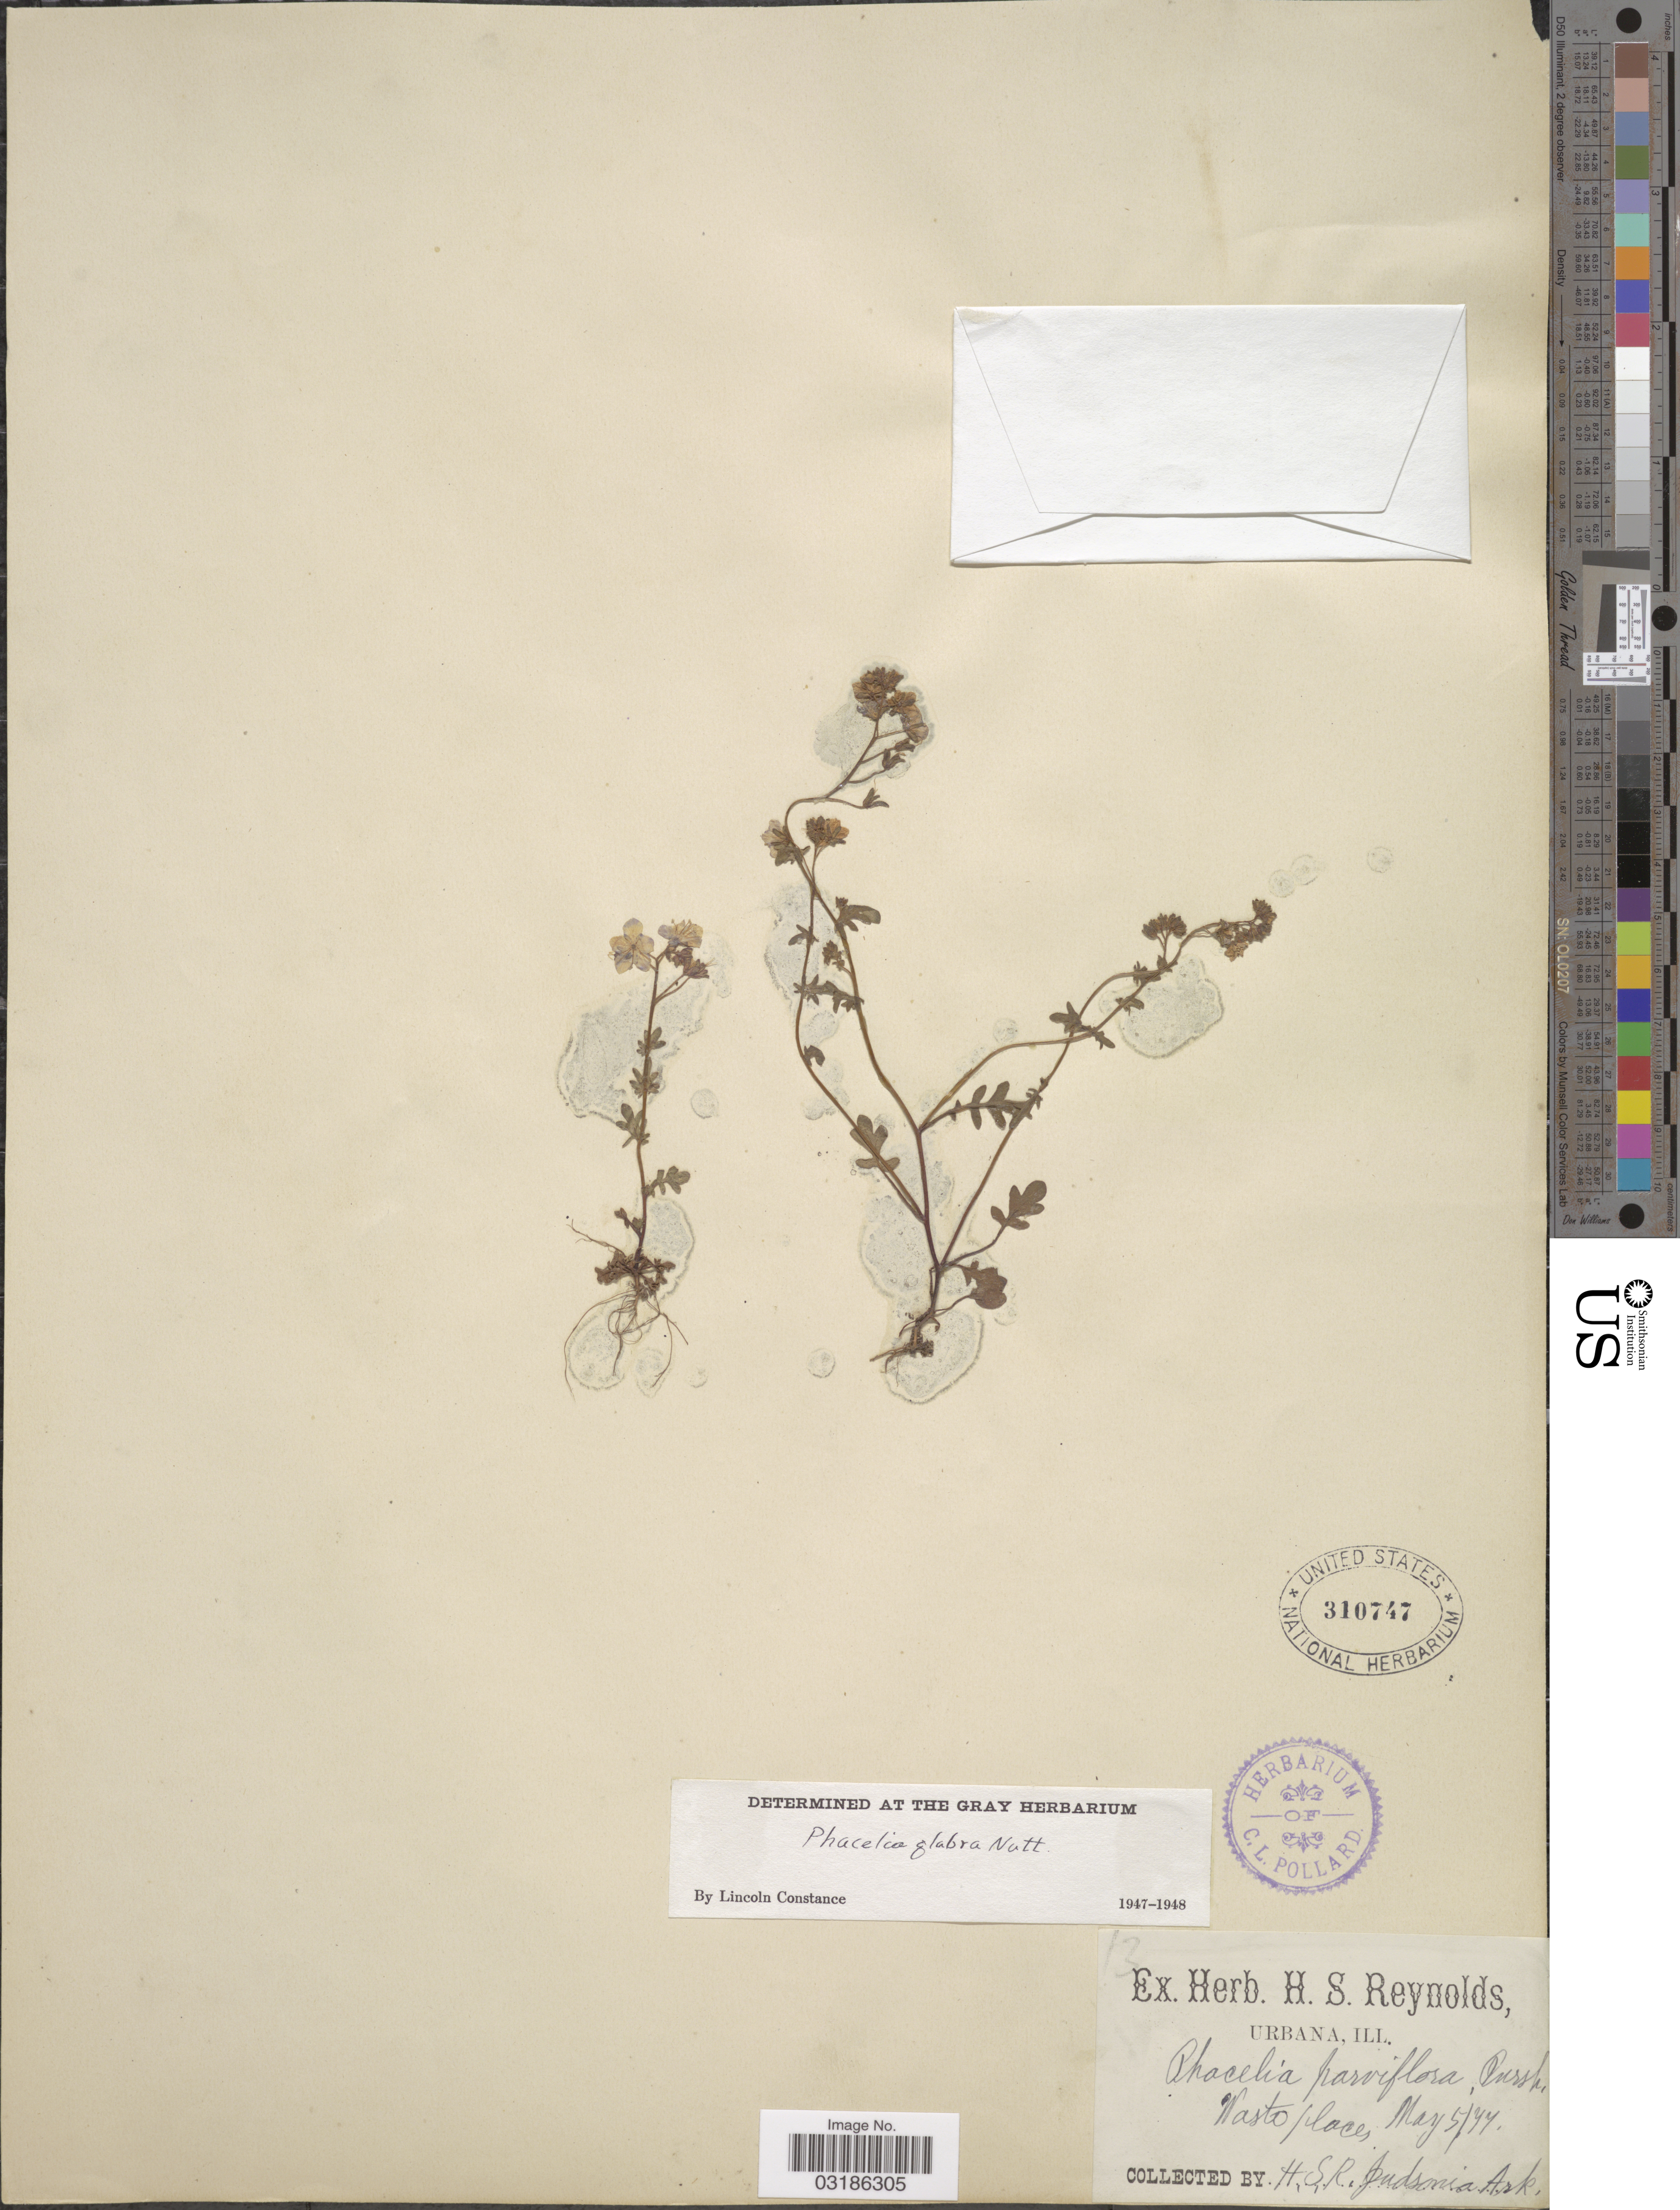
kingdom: Plantae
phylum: Tracheophyta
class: Magnoliopsida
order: Boraginales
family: Hydrophyllaceae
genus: Phacelia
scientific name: Phacelia glabra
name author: Nutt.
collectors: H. Reynolds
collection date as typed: Transcribed d/m/y: 5/5/77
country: United States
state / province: Arkansas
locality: Judsonia, Ark.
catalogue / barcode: US 310747